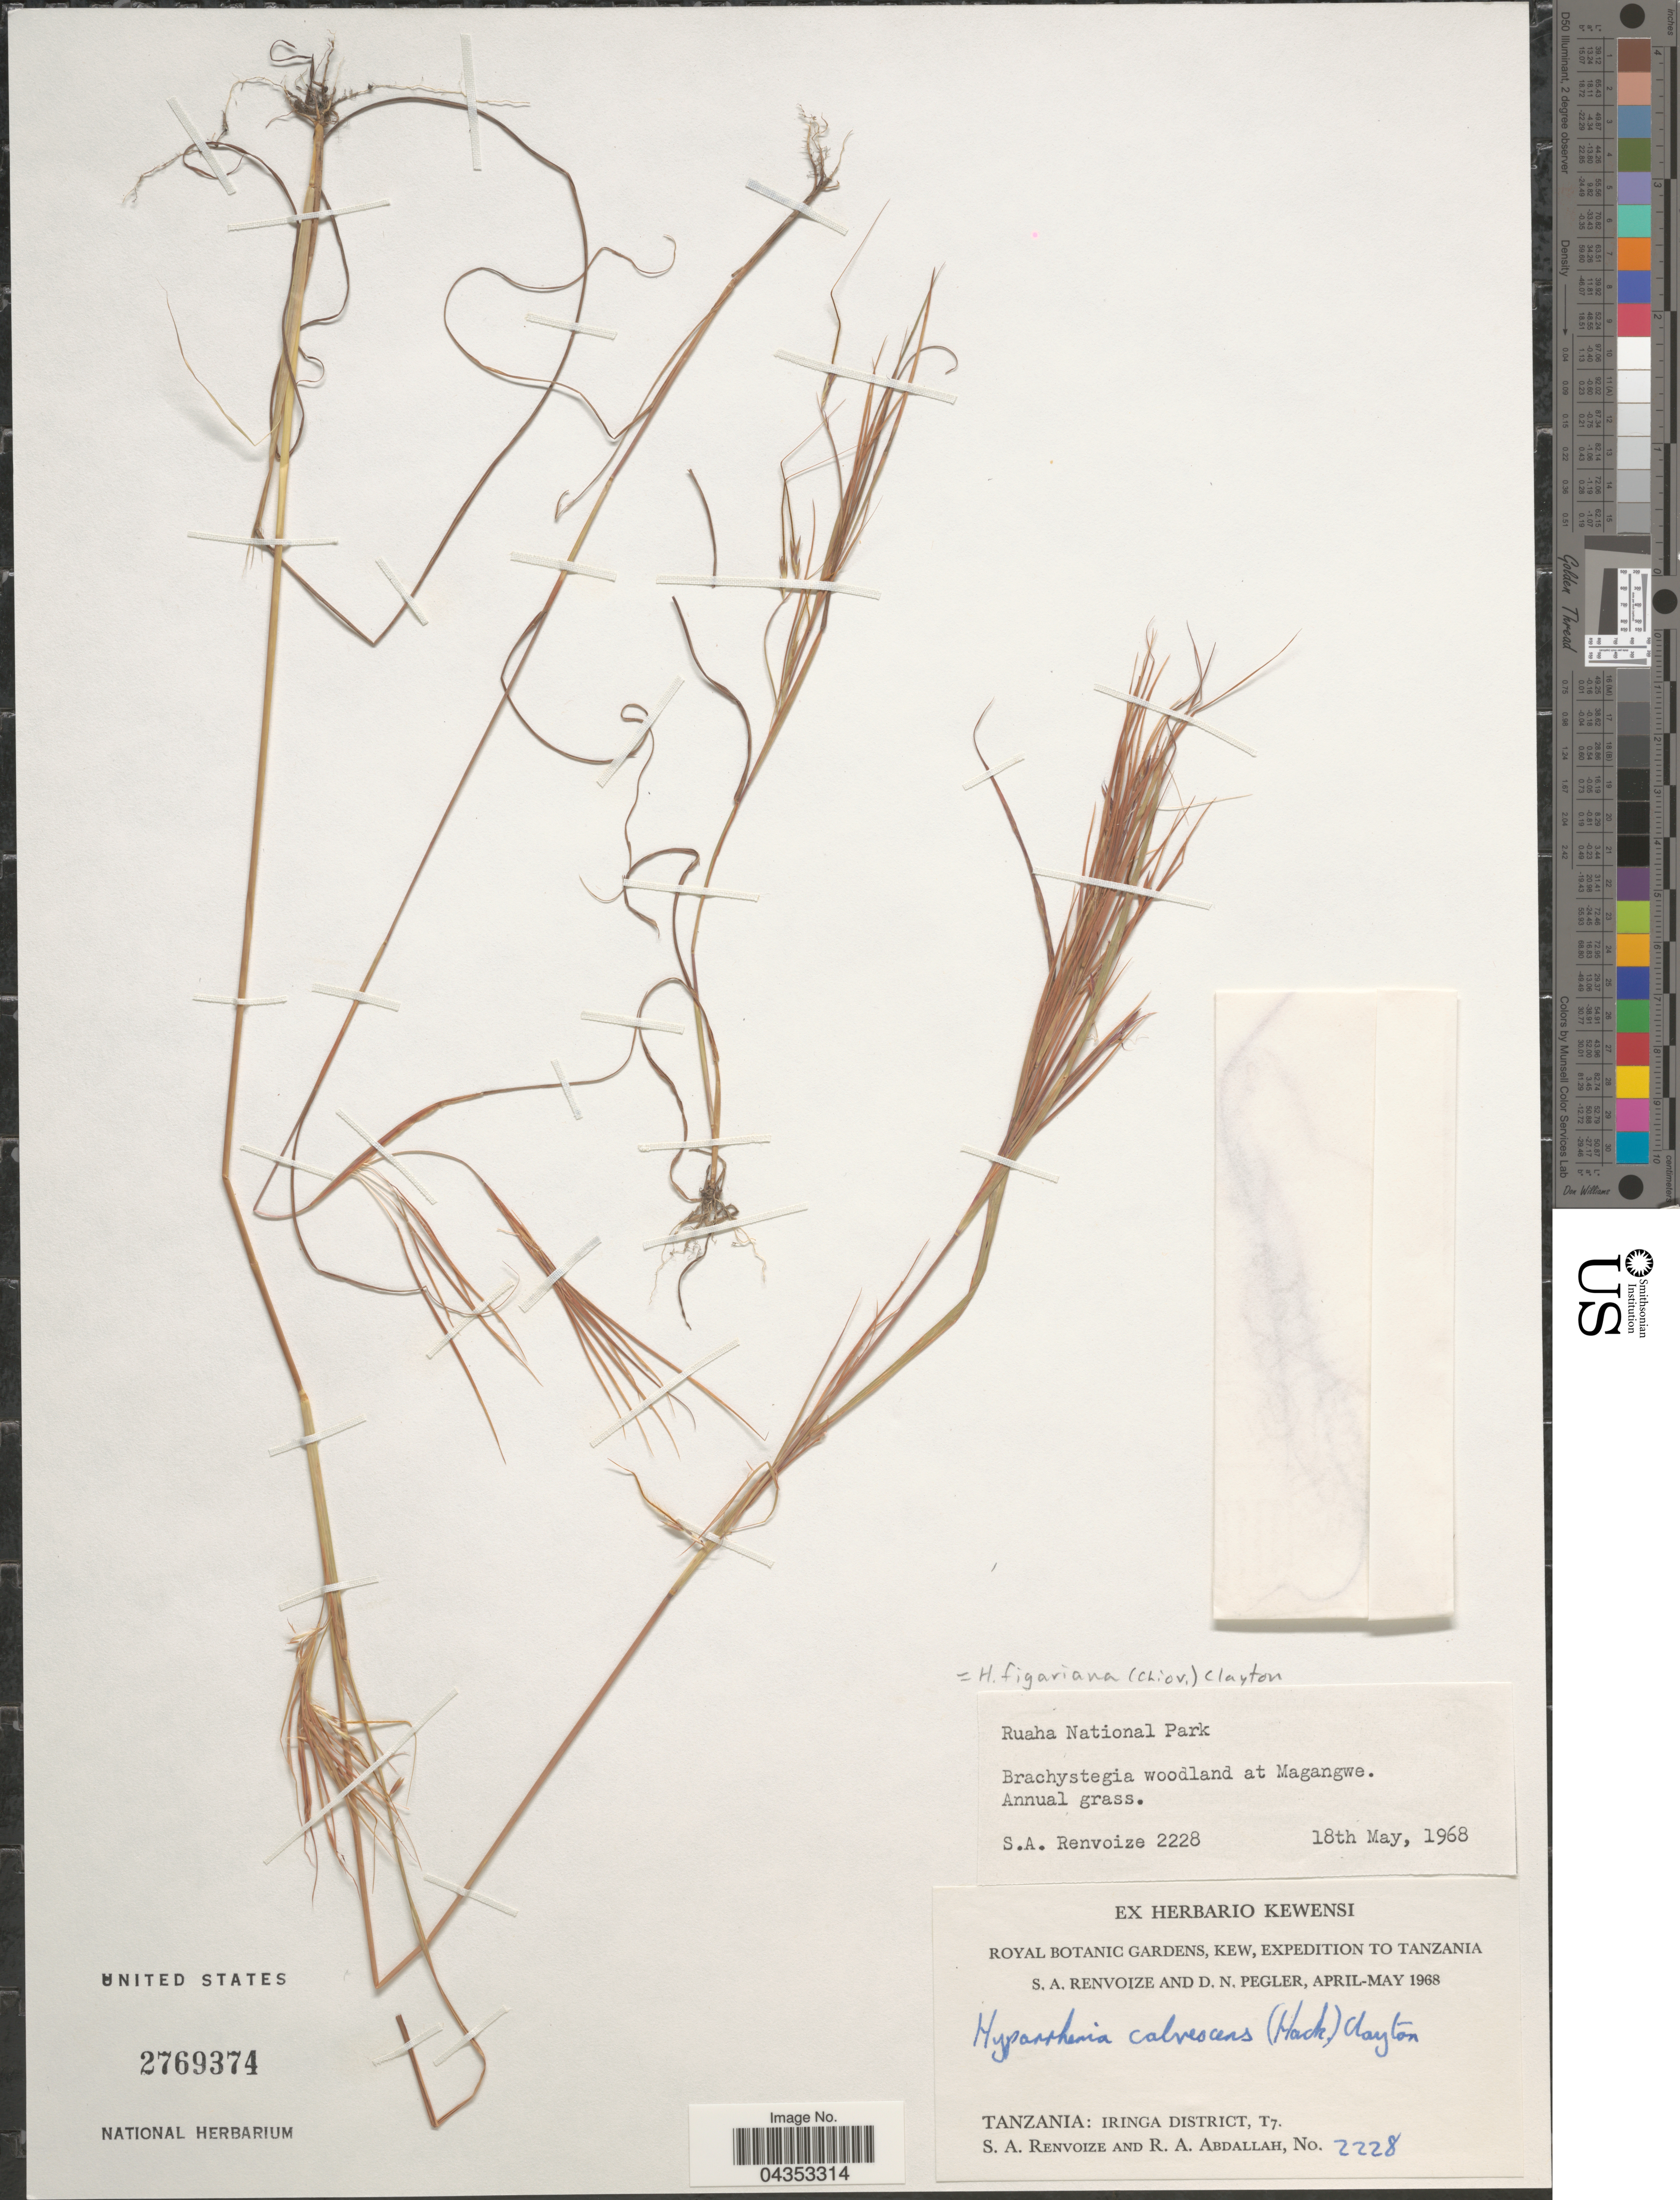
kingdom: Plantae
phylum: Tracheophyta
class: Liliopsida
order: Poales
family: Poaceae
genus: Hyparrhenia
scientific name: Hyparrhenia figariana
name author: (Chiov.) Clayton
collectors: S. A. Renvoize & R. Abdallah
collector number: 2228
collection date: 1968-05-18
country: Tanzania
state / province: Iringa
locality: Ruaha National Park. Brachystegia woodland at Magangwe. Royal Botanic Gardens, Kew, Expedition to Tanzania. Iringa District, T7.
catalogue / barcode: US 2769374